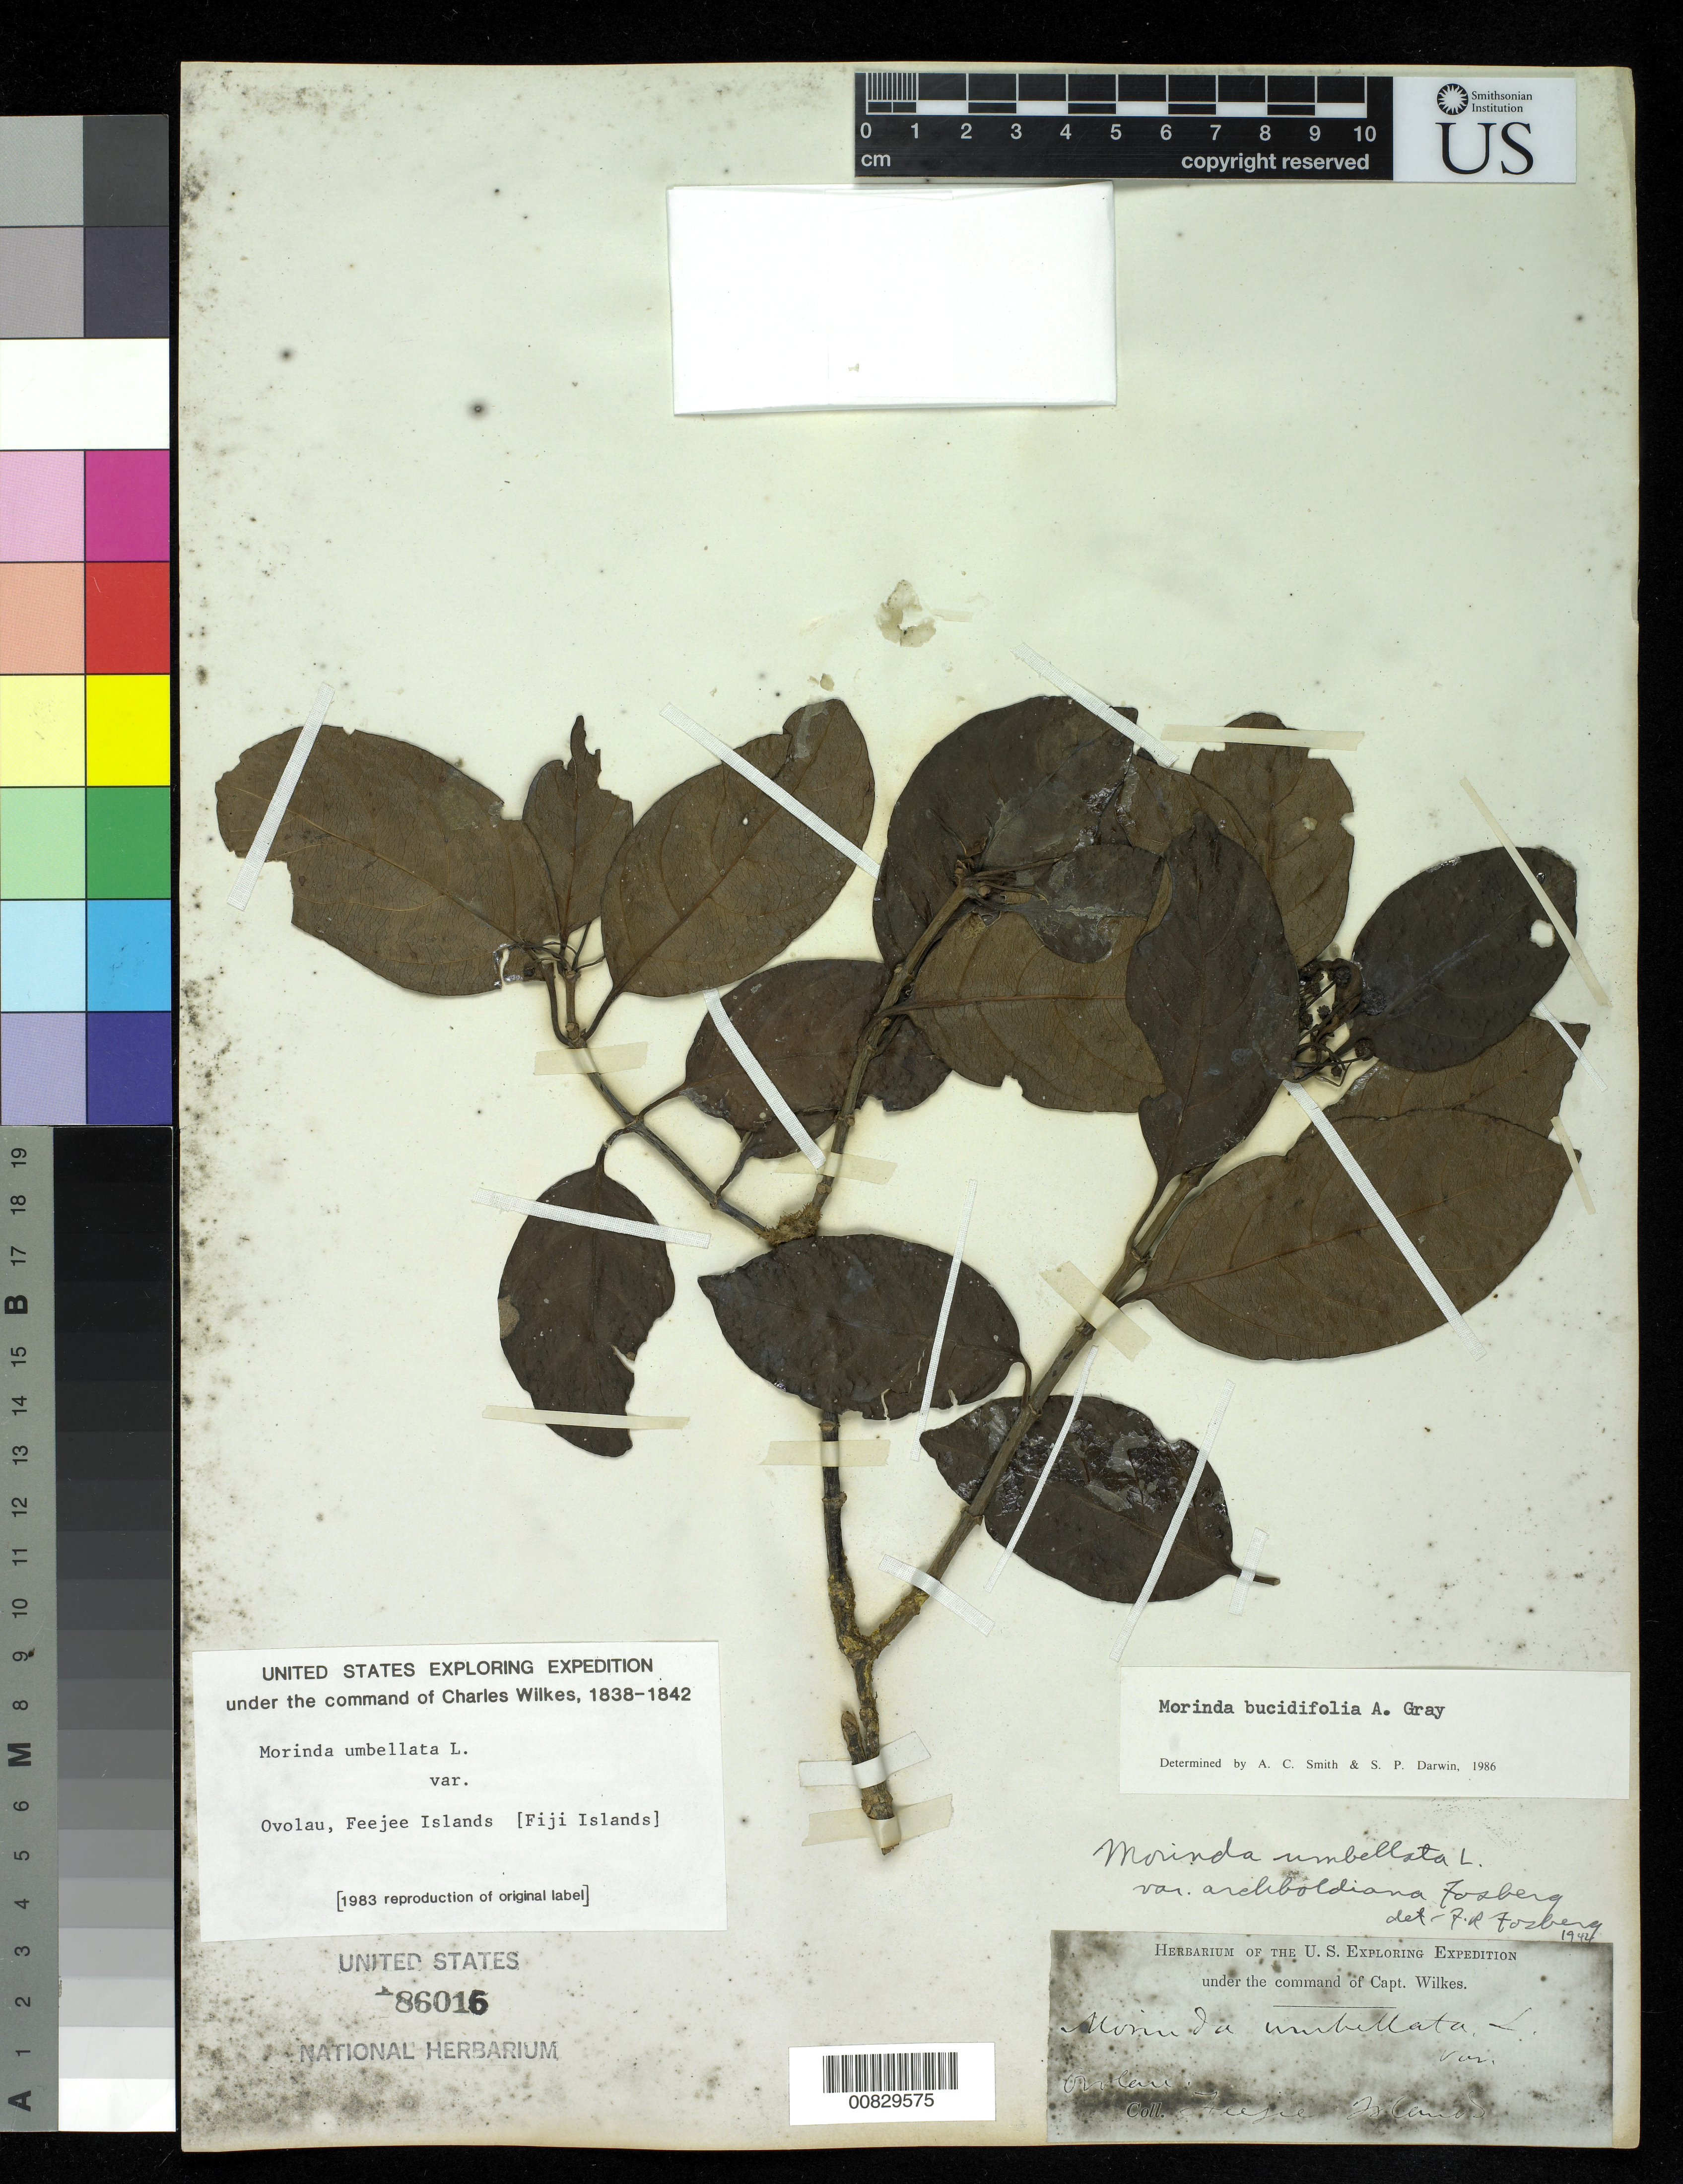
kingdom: Plantae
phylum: Tracheophyta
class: Magnoliopsida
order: Gentianales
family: Rubiaceae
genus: Morinda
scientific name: Morinda bucidifolia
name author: A. Gray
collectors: Wilkes Explor. Exped.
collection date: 1838/1842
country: Fiji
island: Ovolau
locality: Ovolau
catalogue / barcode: US 86016